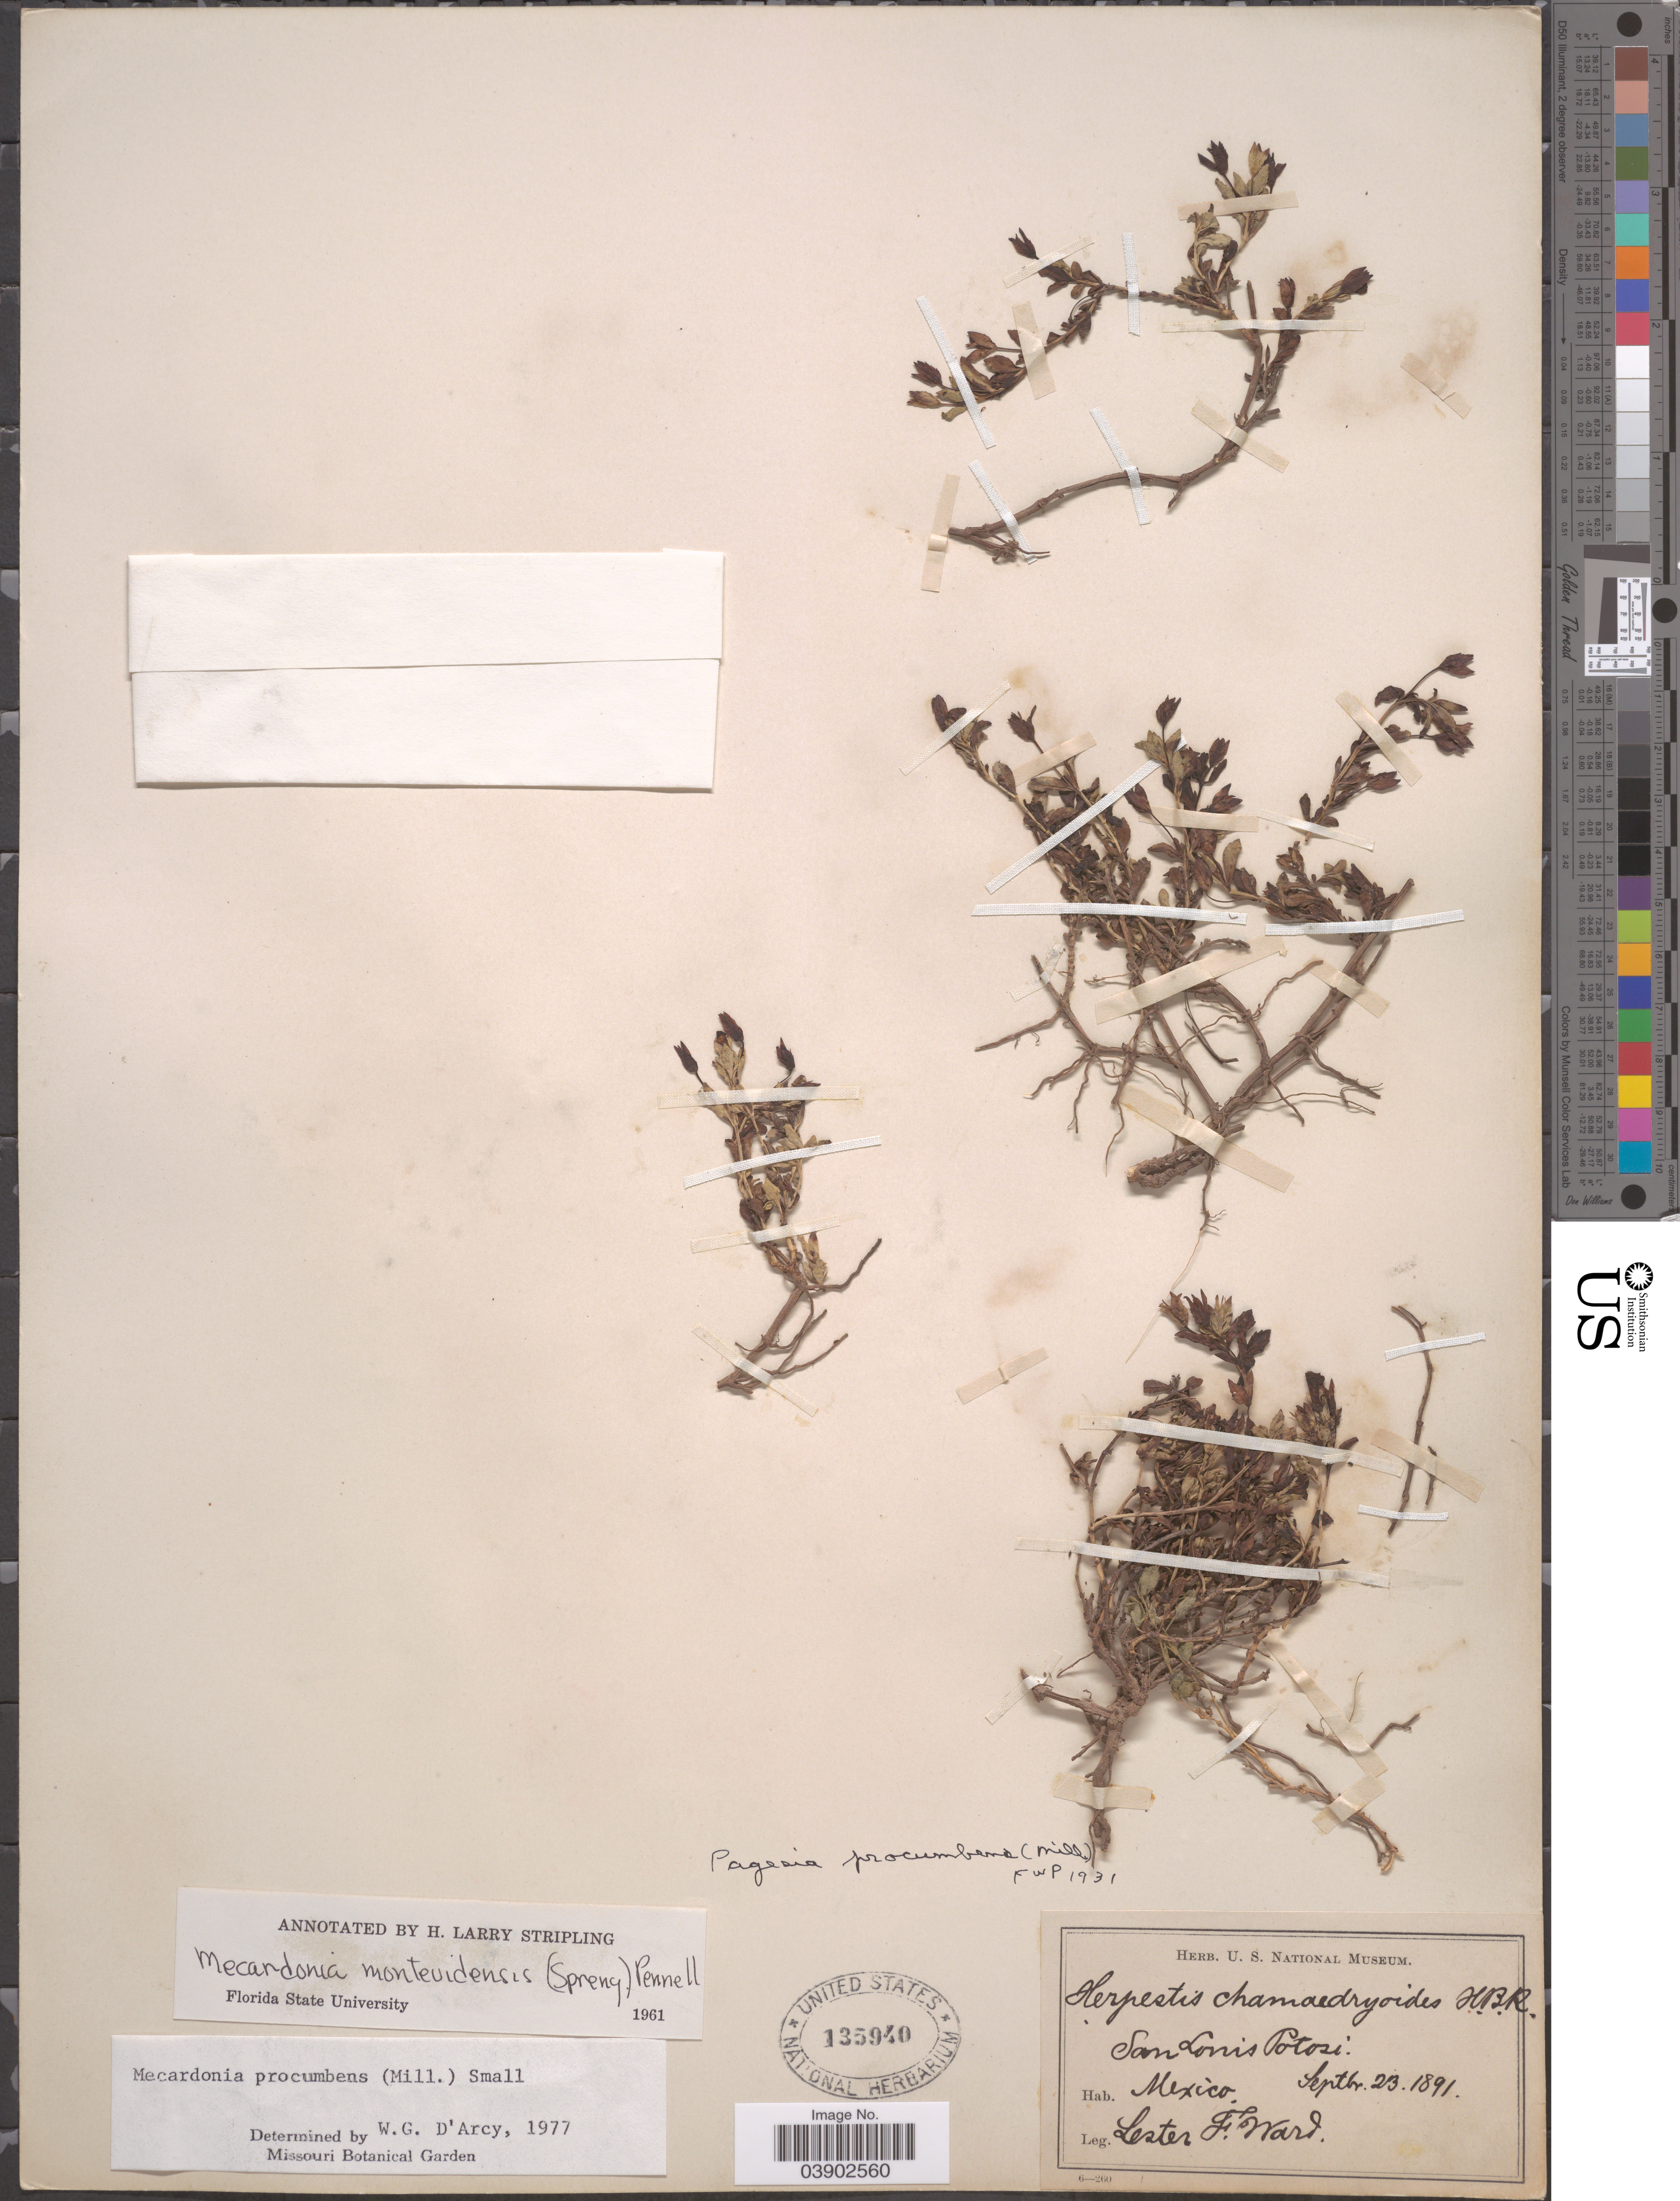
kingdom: Plantae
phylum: Tracheophyta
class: Magnoliopsida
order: Lamiales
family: Plantaginaceae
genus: Mecardonia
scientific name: Mecardonia procumbens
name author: (Mill.) Small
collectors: L. F. Ward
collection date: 1891-09-23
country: Mexico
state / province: San Luis Potosí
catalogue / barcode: US 135940